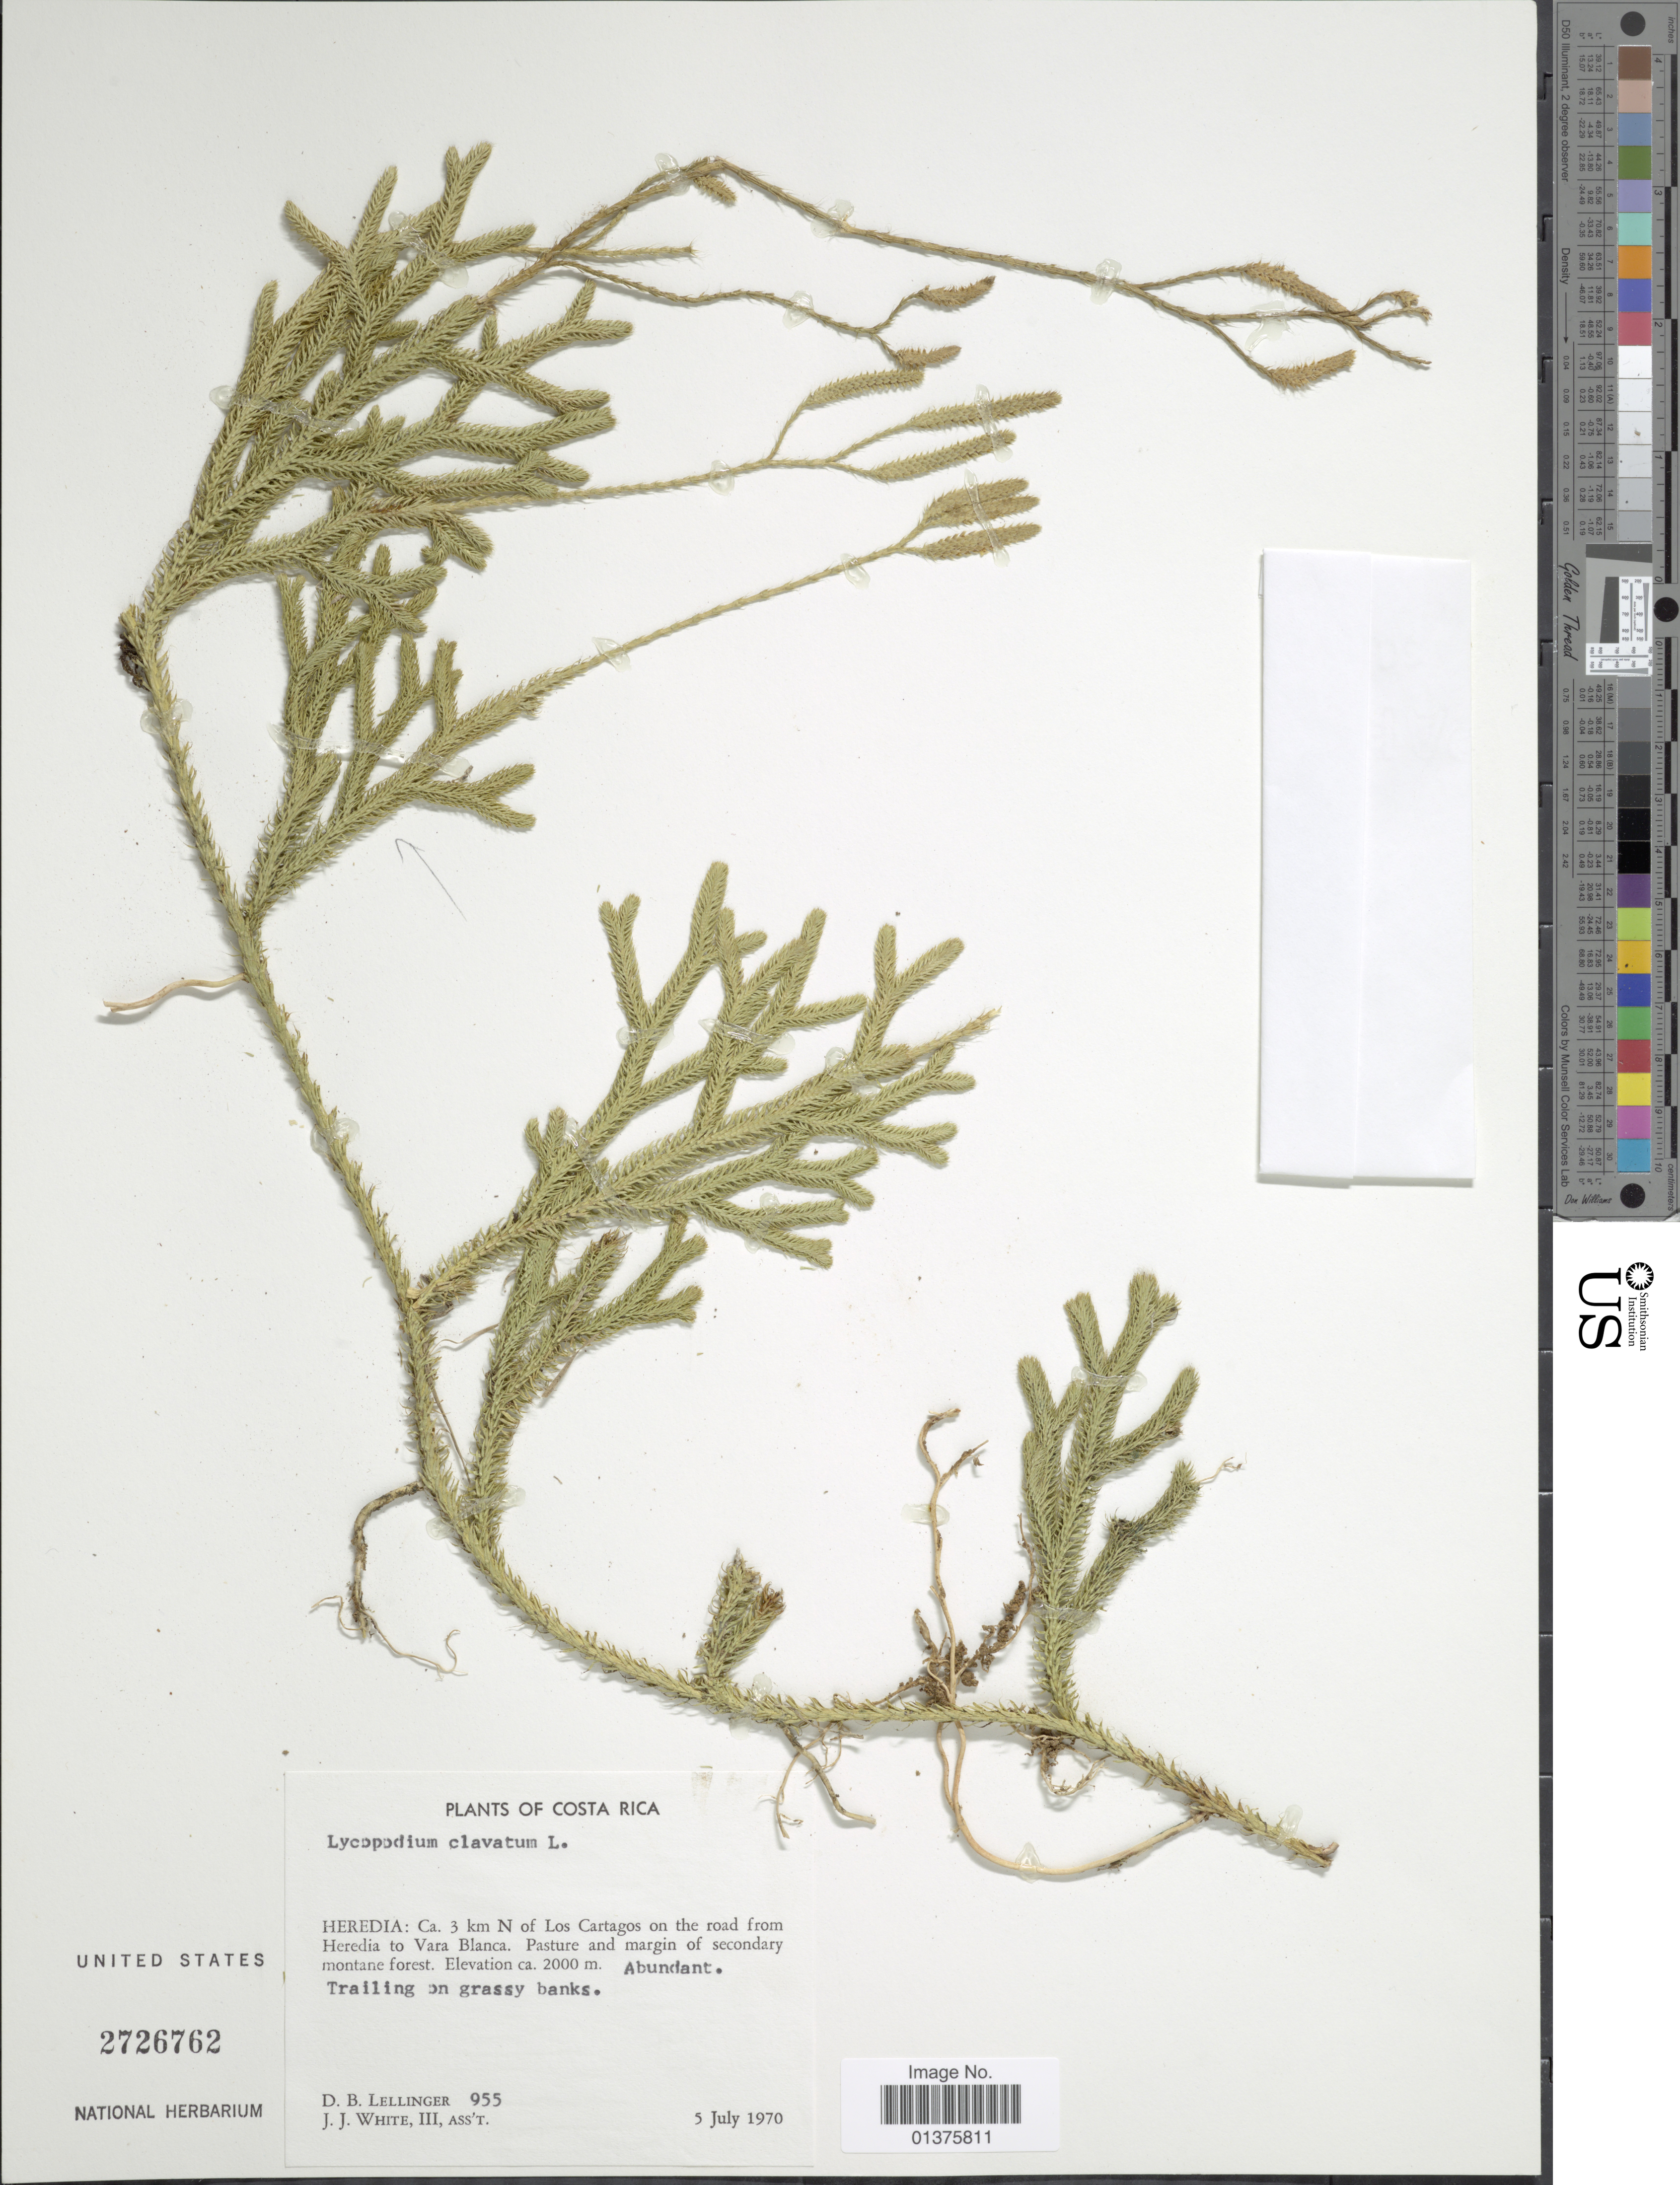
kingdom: Plantae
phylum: Tracheophyta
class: Lycopodiopsida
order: Lycopodiales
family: Lycopodiaceae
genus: Lycopodium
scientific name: Lycopodium clavatum var. aristatum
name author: (Humb. & Bonpl. ex Willd.) Spring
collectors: D. B. Lellinger & J. J. White III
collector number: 955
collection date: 1970-07-05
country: Costa Rica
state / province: Heredia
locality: Ca. 3km N of Los Cartagos on the road from Heredia to Vara Blanca.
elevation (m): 2000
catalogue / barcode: US 2726762